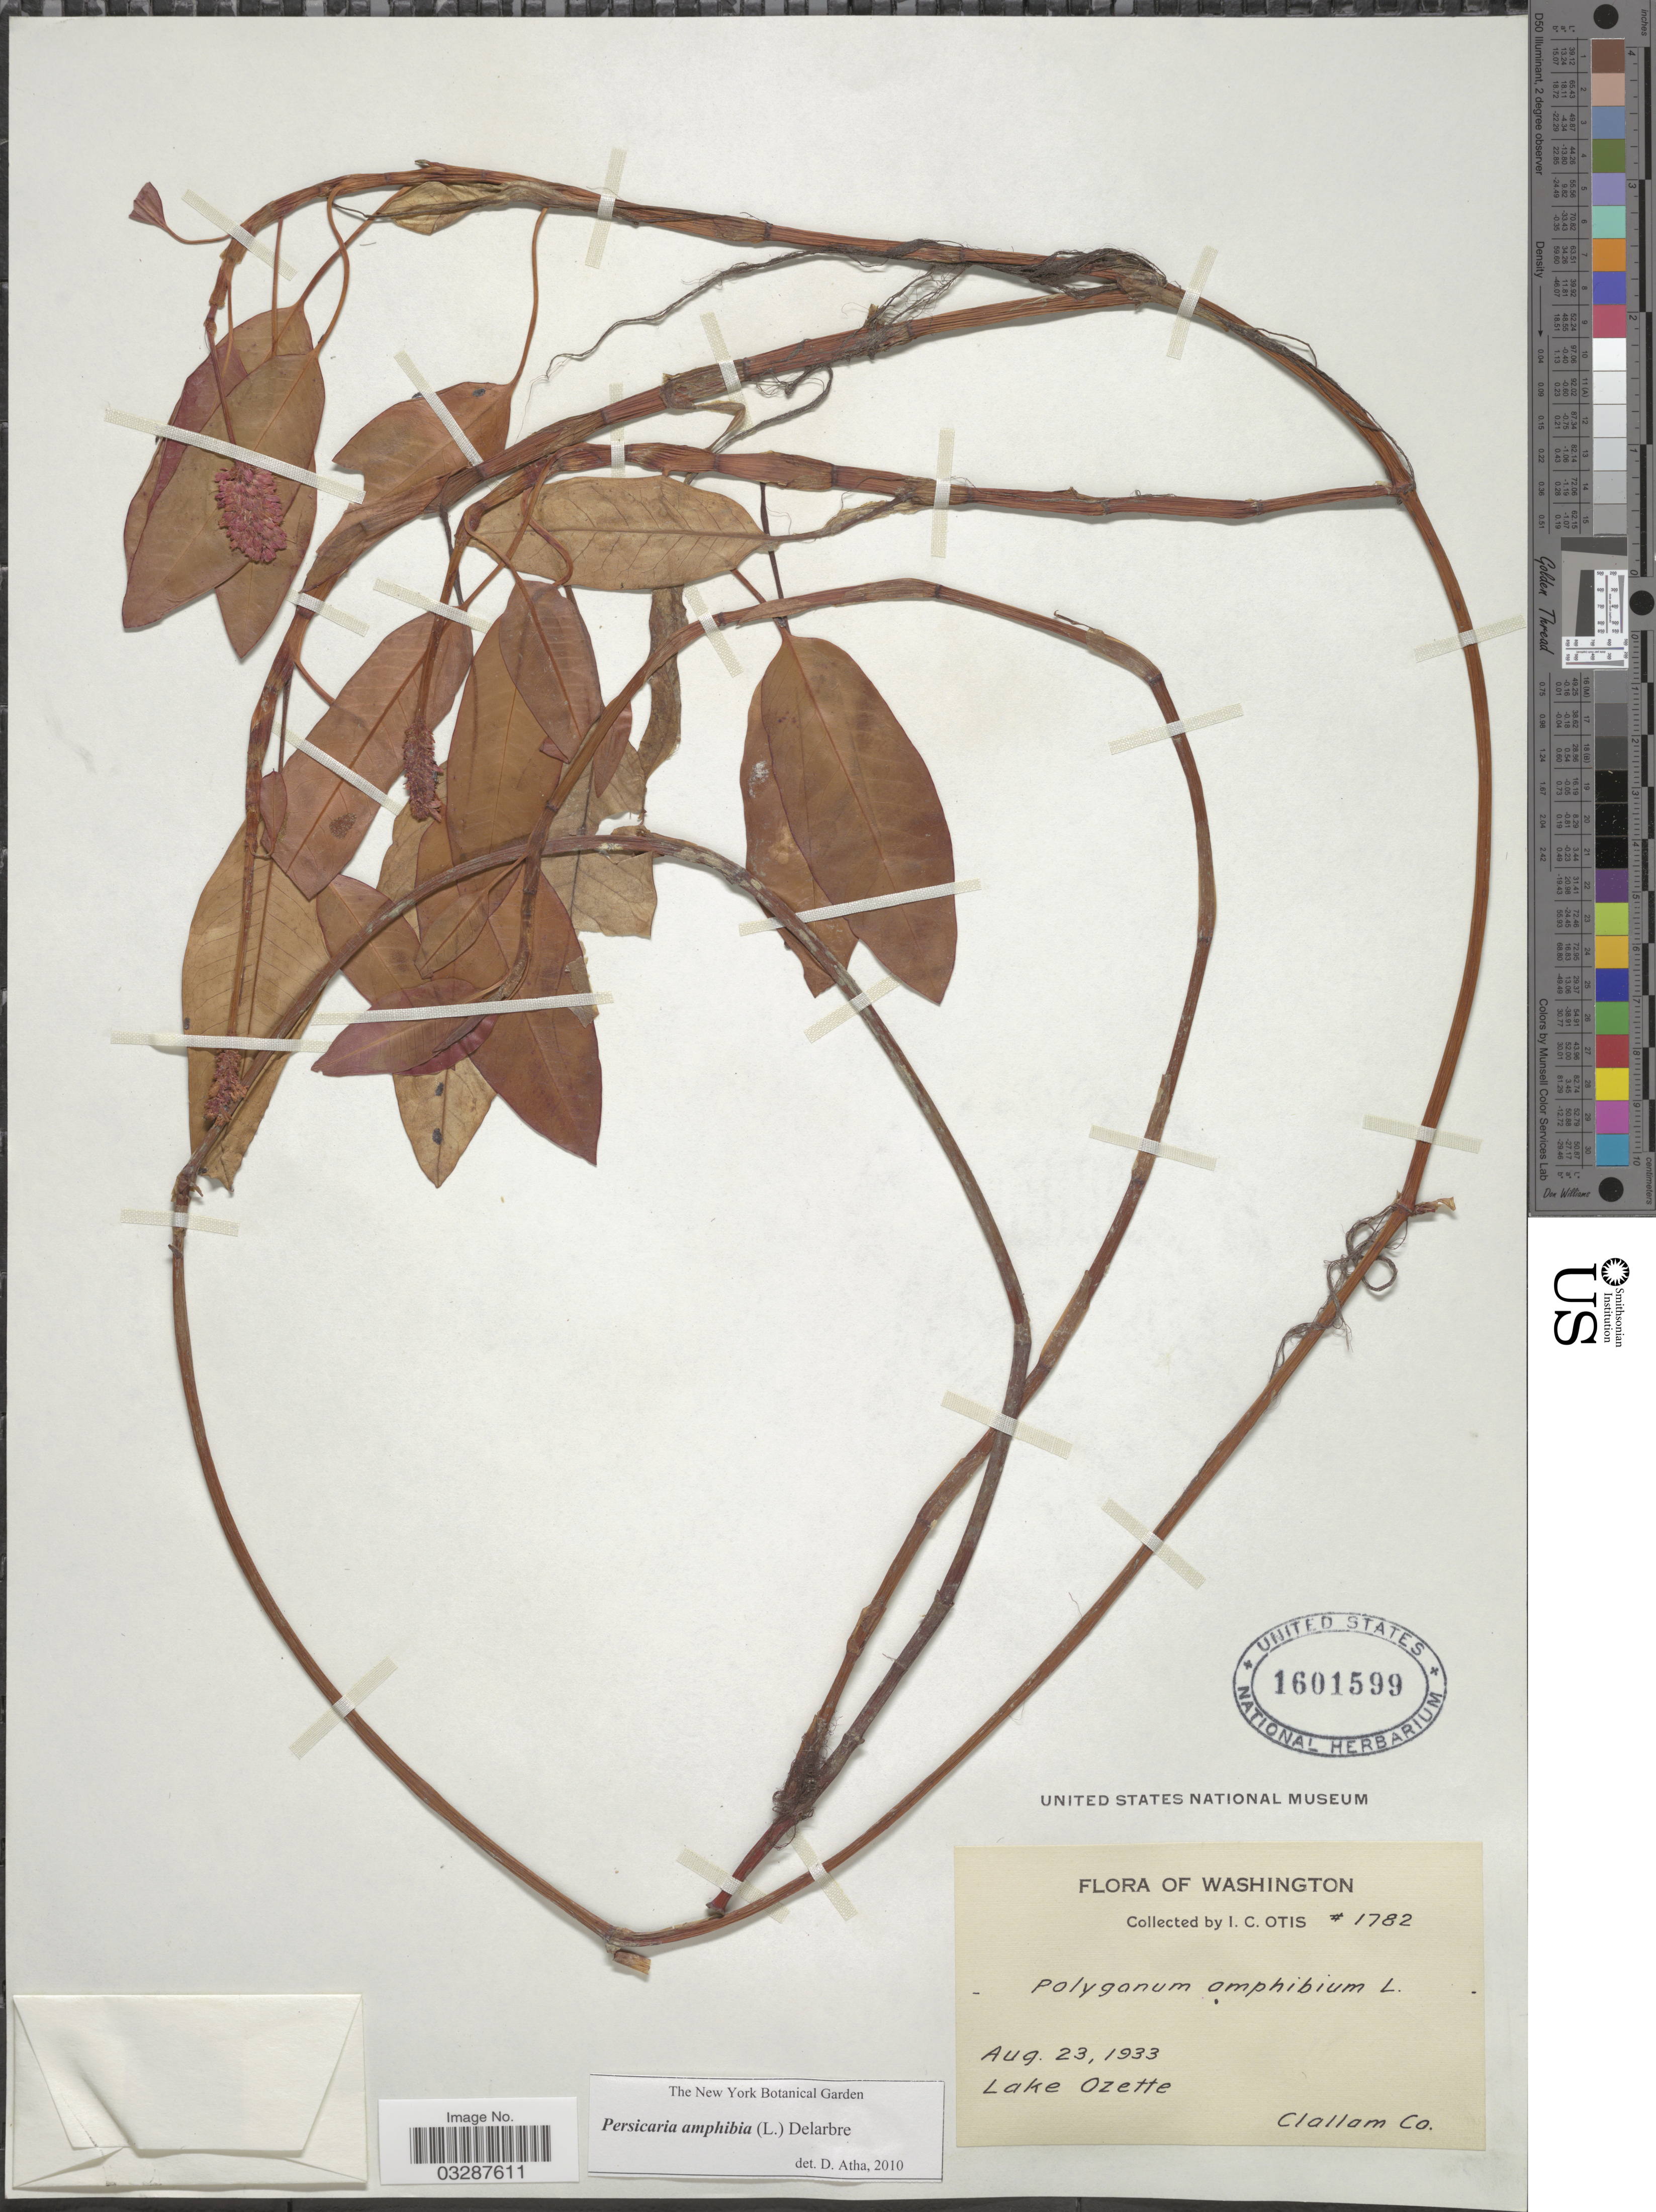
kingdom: Plantae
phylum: Tracheophyta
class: Magnoliopsida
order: Caryophyllales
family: Polygonaceae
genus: Persicaria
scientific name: Persicaria amphibia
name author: (L.) Delarbre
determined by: Atha, D. E.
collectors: I. C. Otis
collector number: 1782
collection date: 1933-08-23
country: United States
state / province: Washington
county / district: Clallam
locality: Lake Ozette. Clallam Co.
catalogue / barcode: US 1601599